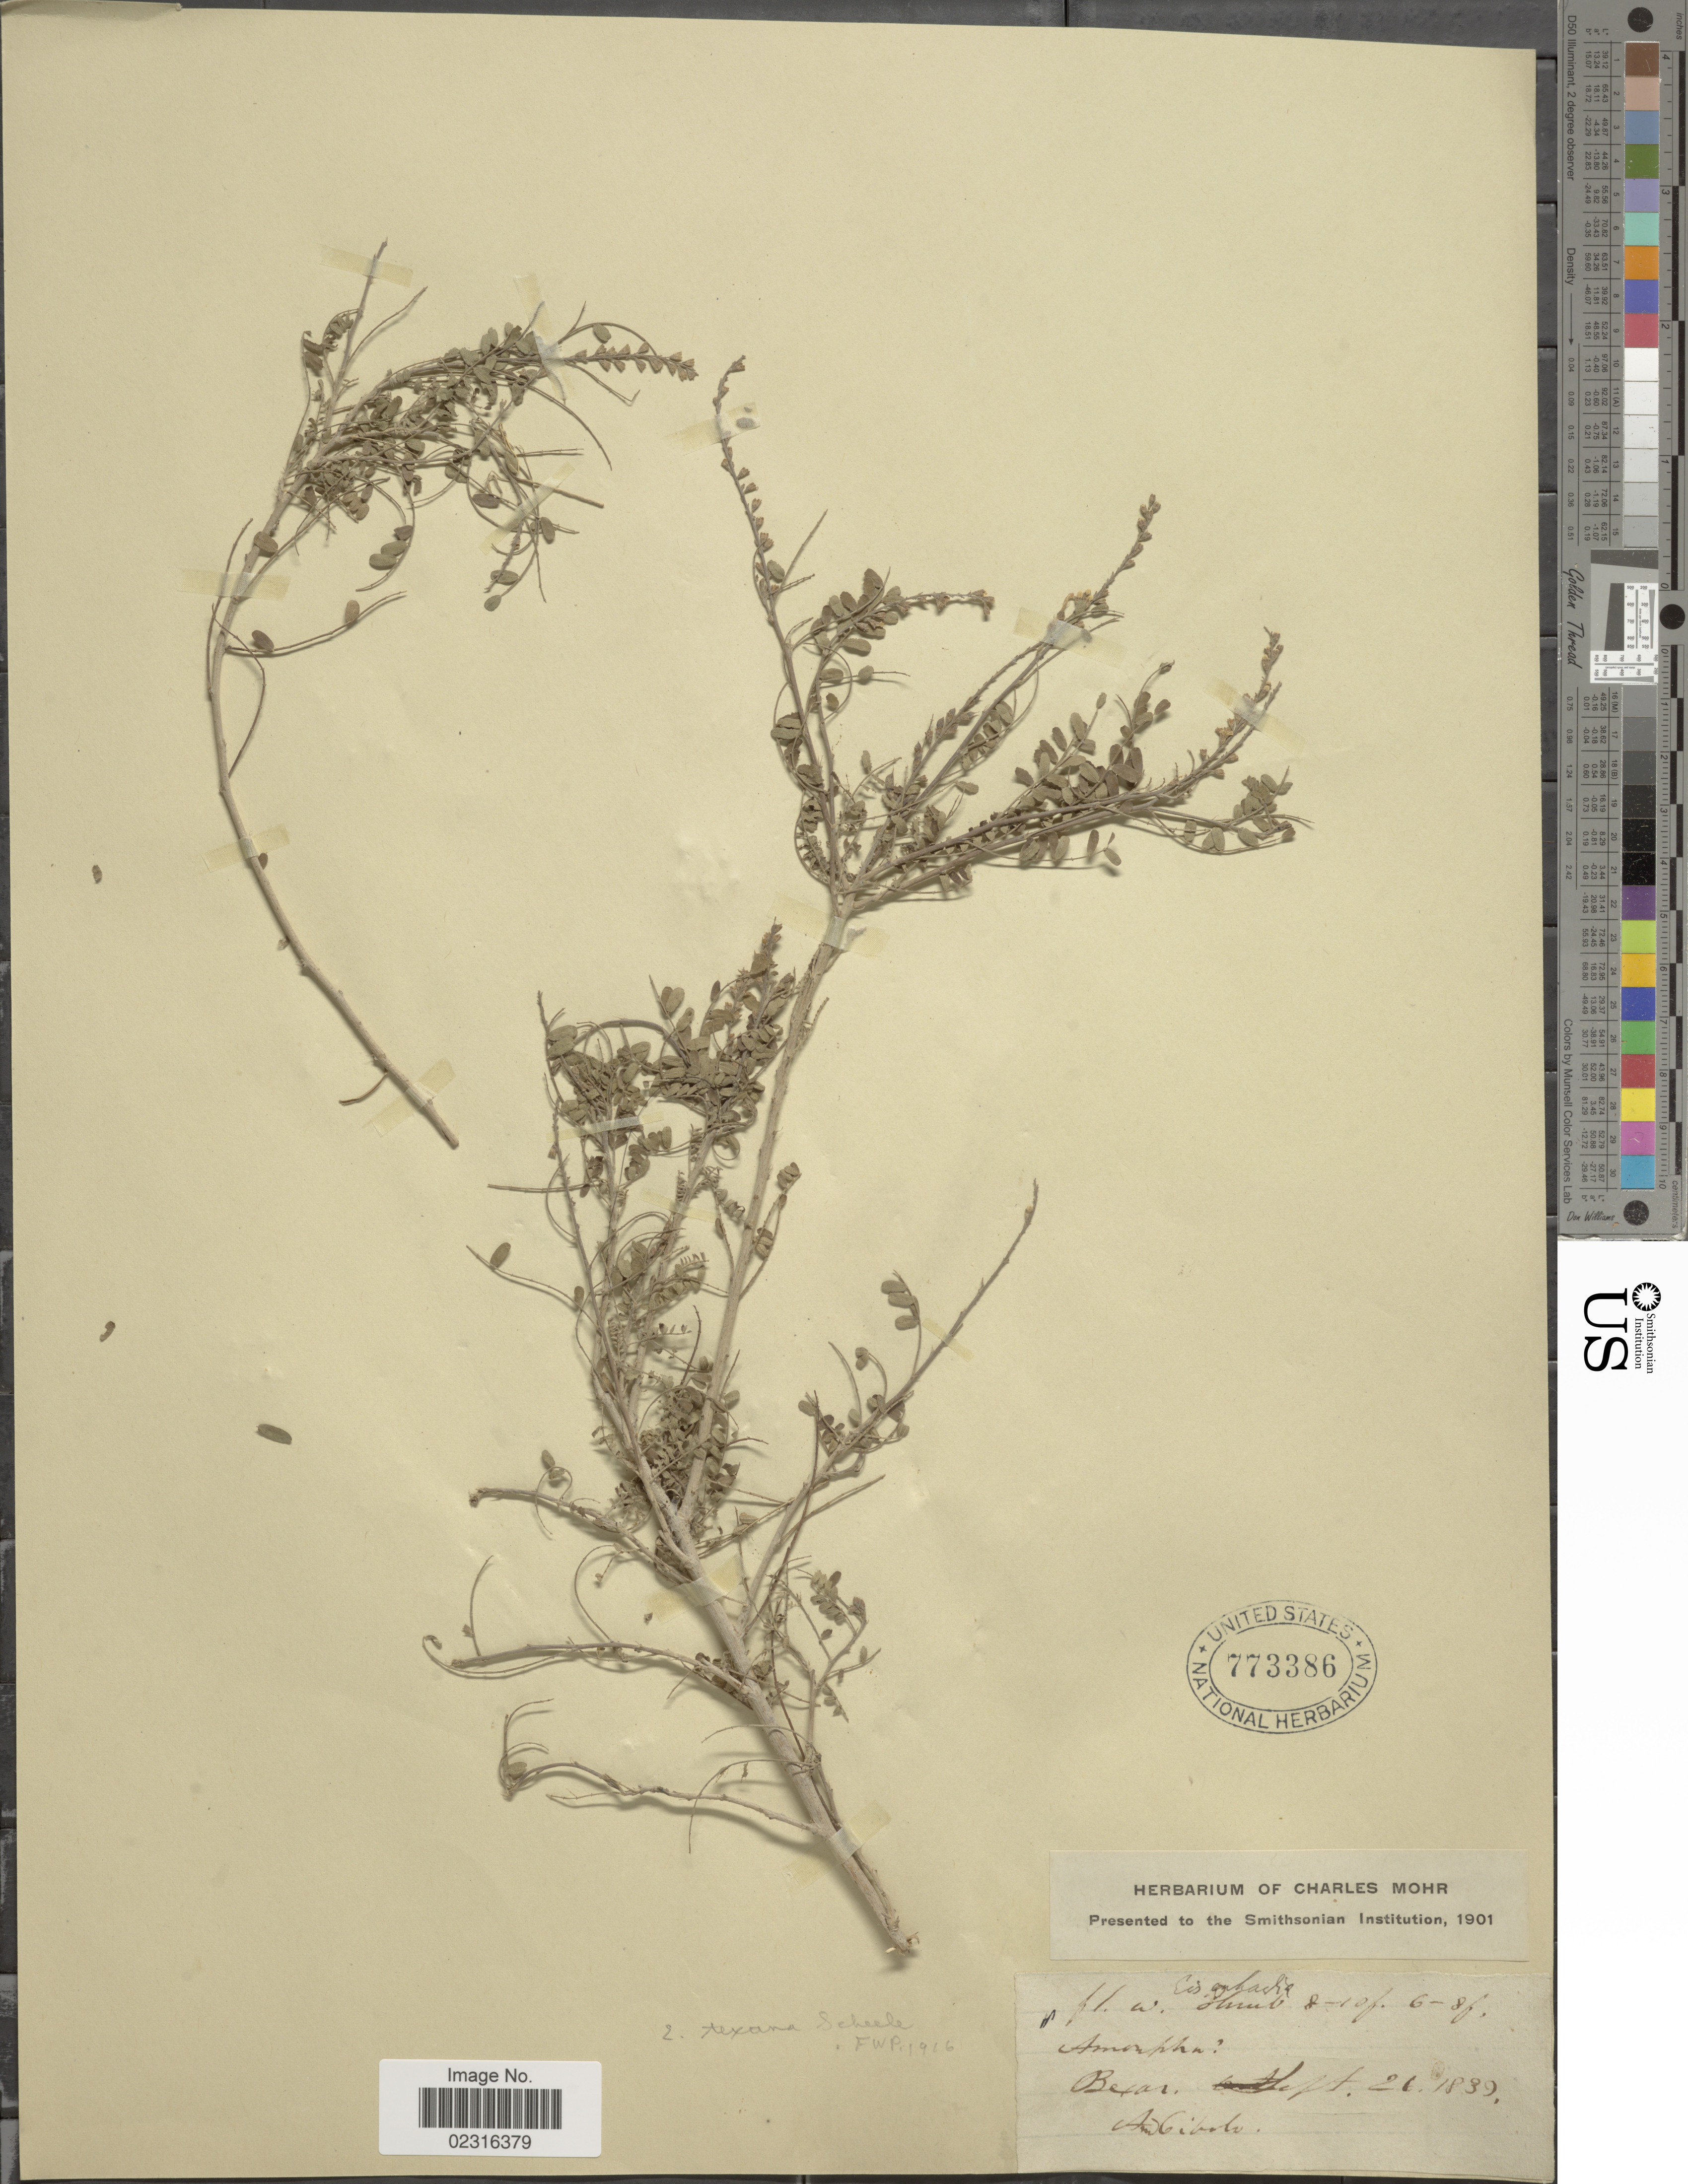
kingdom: Plantae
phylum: Tracheophyta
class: Magnoliopsida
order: Fabales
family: Fabaceae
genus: Eysenhardtia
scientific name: Eysenhardtia texana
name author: Scheele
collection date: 1839-09-21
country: United States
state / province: Texas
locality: Bexar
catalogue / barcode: US 773386